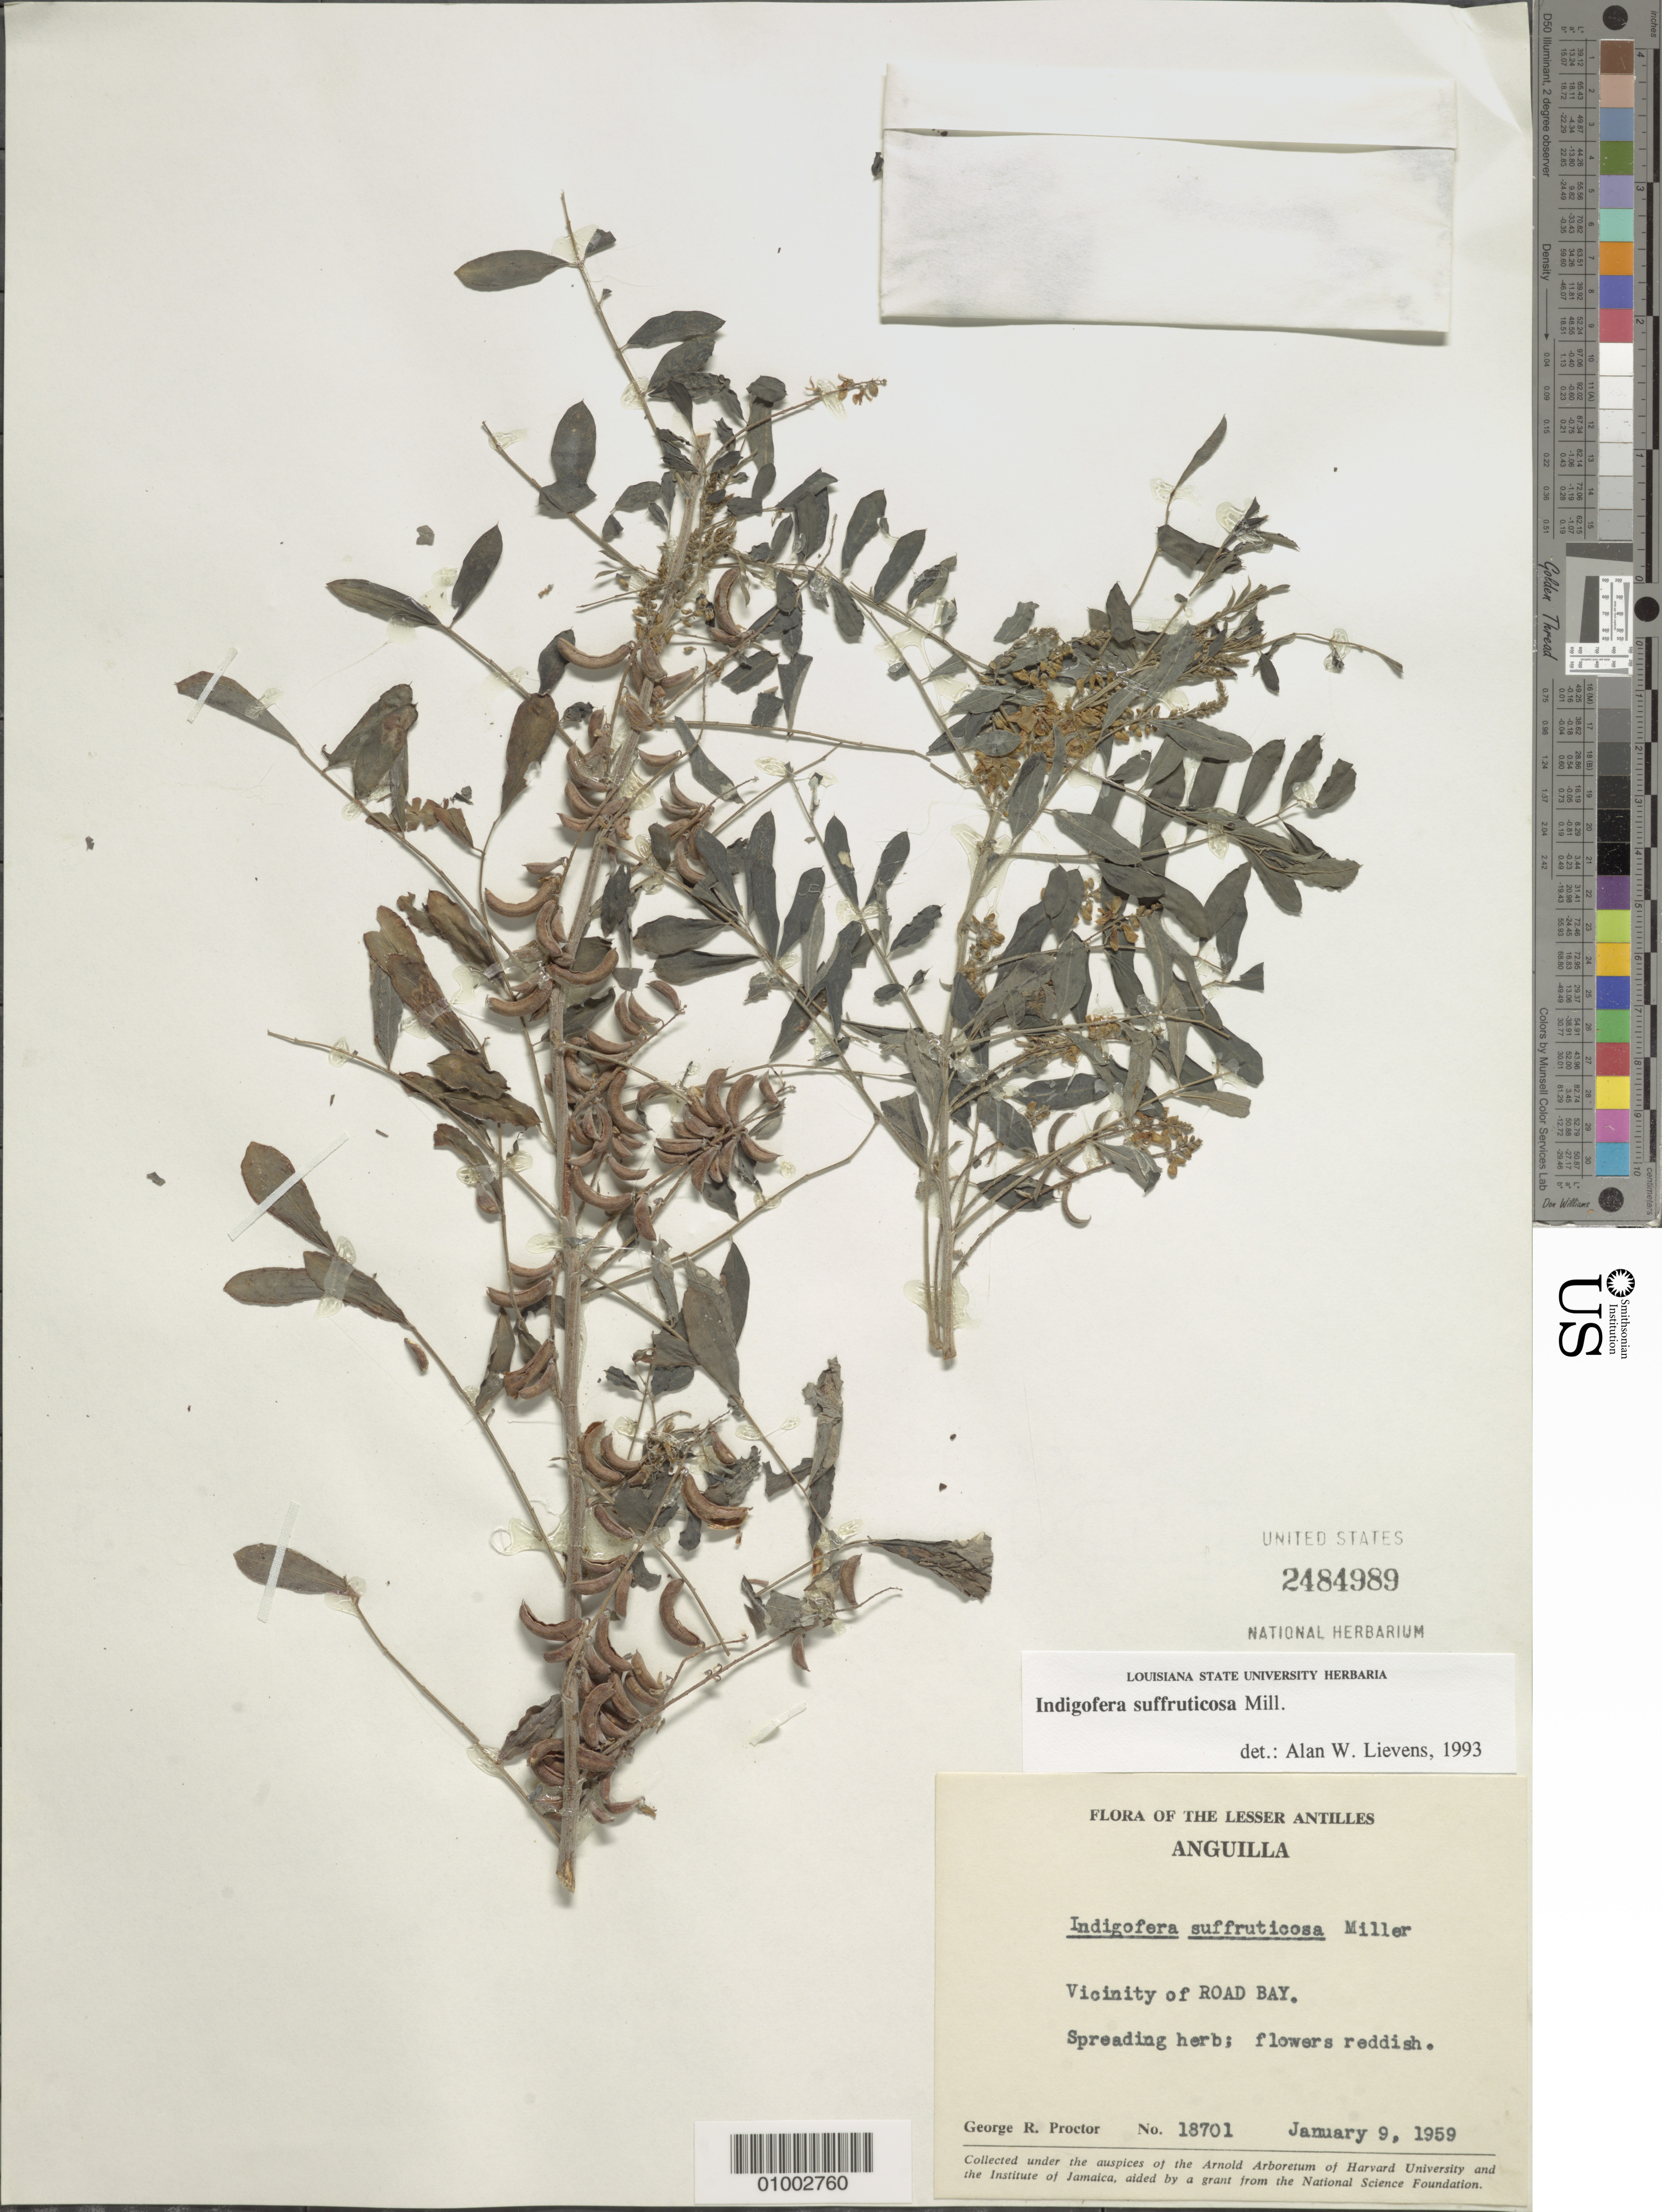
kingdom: Plantae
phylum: Tracheophyta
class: Magnoliopsida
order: Fabales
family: Fabaceae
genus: Indigofera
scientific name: Indigofera suffruticosa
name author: Mill.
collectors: G. R. Proctor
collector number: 18701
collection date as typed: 09 Jan 1959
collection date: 1959-01-09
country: Anguilla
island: Anguilla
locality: Vicinity of Road Bay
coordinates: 0 N, 0 E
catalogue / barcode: US 2484989